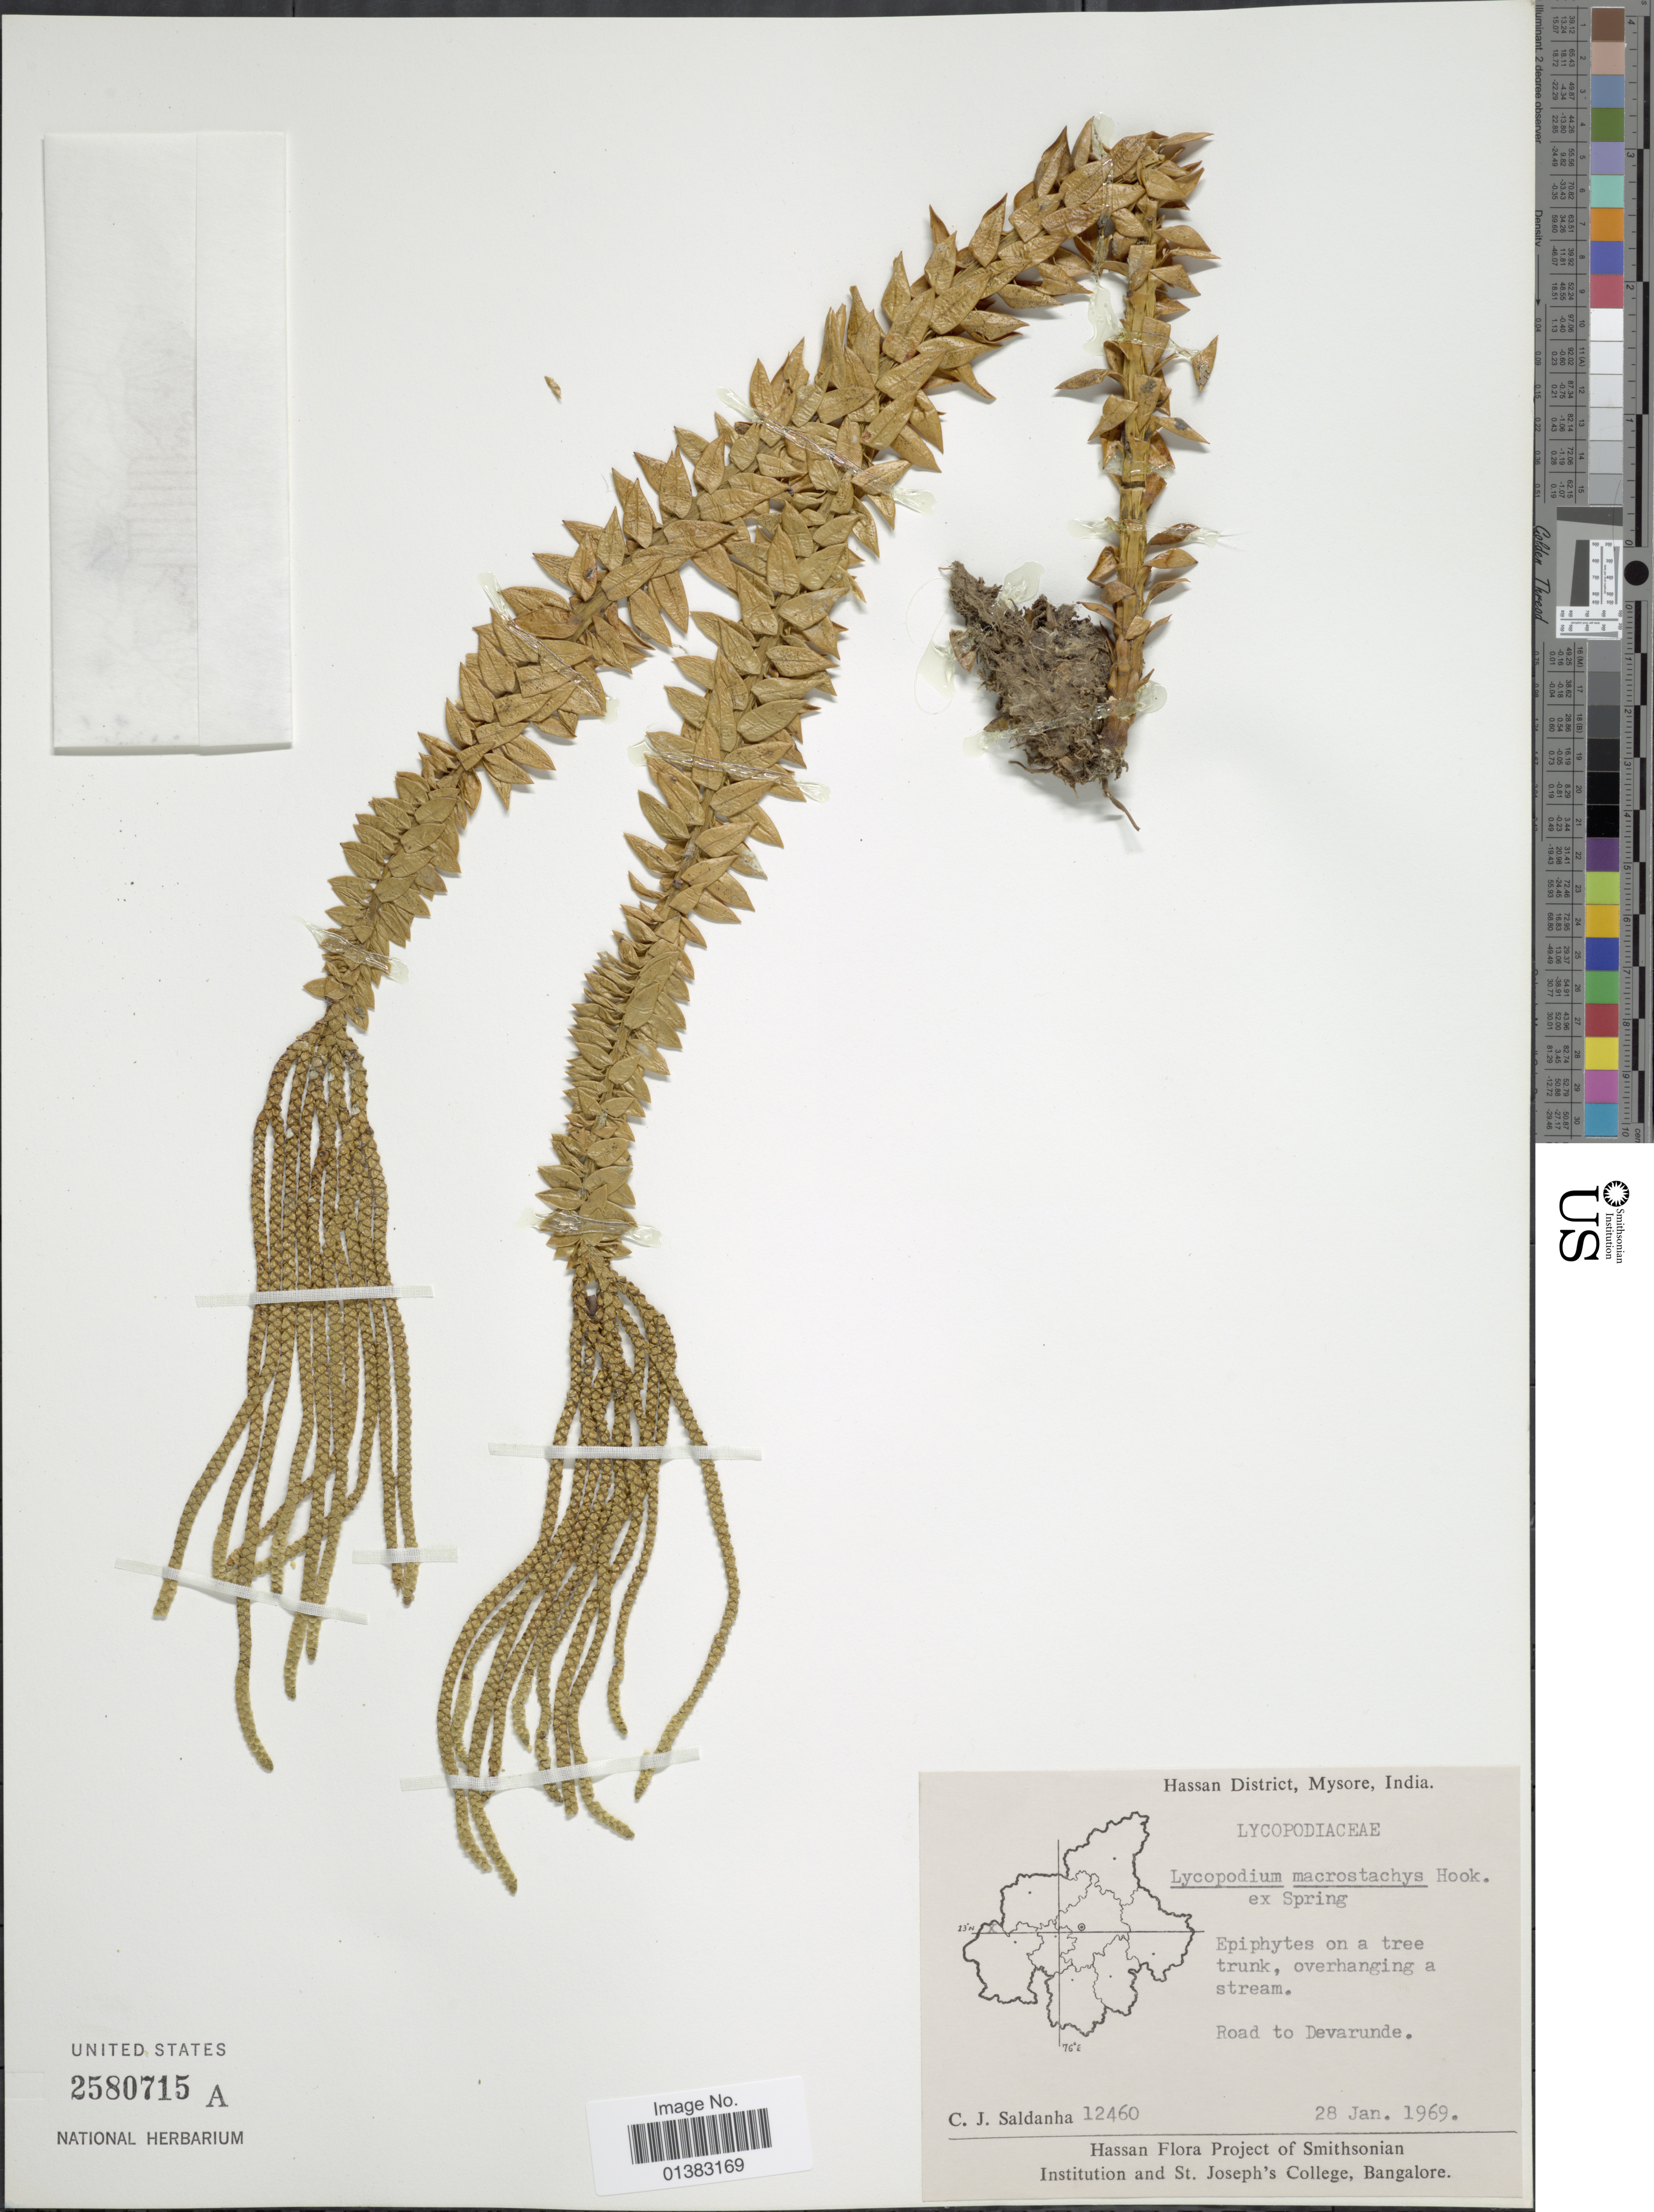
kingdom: Plantae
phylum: Tracheophyta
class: Lycopodiopsida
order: Lycopodiales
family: Lycopodiaceae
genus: Phlegmariurus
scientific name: Phlegmariurus phyllanthus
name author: (Hook. & Arn.) R.D. Dixit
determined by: Field, A. R.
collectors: C. J. Saldanha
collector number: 12460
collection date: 1969-01-28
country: India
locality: Hassan District, Mysore, Road to Devarunde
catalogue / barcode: US 2580715A